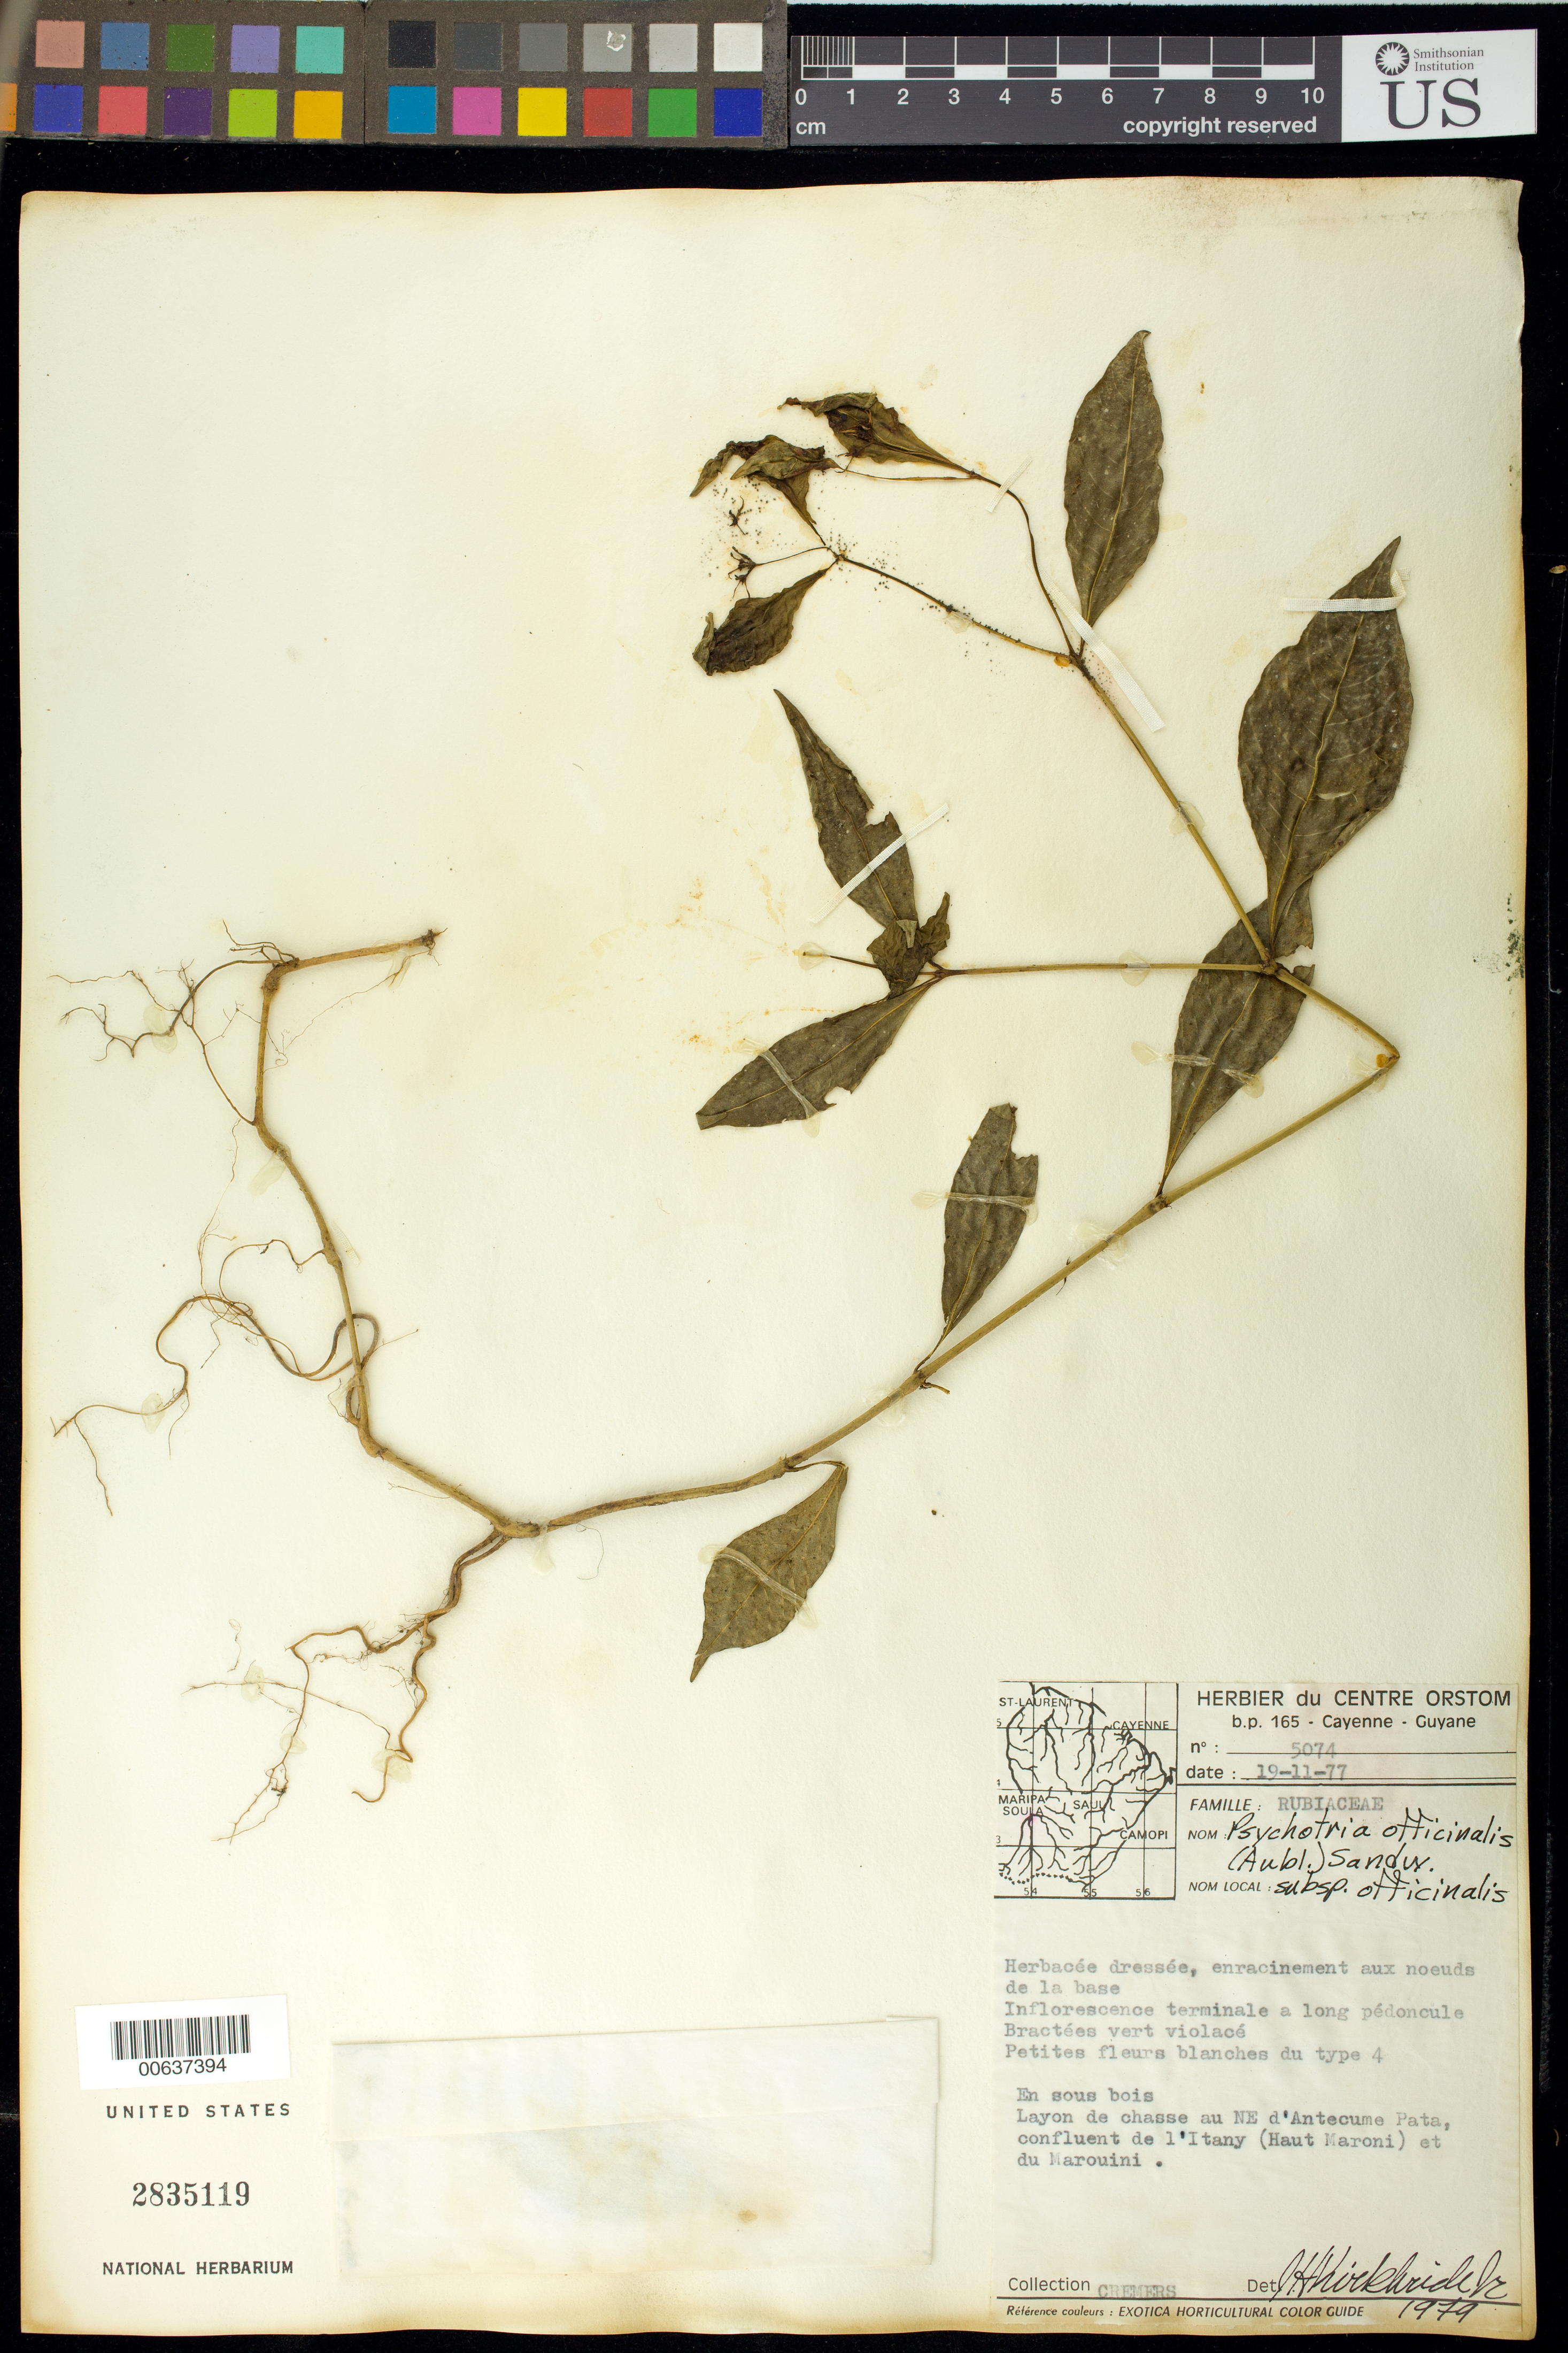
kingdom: Plantae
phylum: Tracheophyta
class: Magnoliopsida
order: Gentianales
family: Rubiaceae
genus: Palicourea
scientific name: Palicourea tenerior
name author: (Cham.) Delprete & J.H. Kirkbr.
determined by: Kirkbride, J. H., Jr.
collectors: G. Cremers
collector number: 5074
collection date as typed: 19-Nov-77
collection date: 1977-11-19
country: French Guiana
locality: Ile d'Antécume Pata, layon de chasse au NE; confl. de l'Itany (Haut Maroni) et du Marouini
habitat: Sous bois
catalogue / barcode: US 2835119